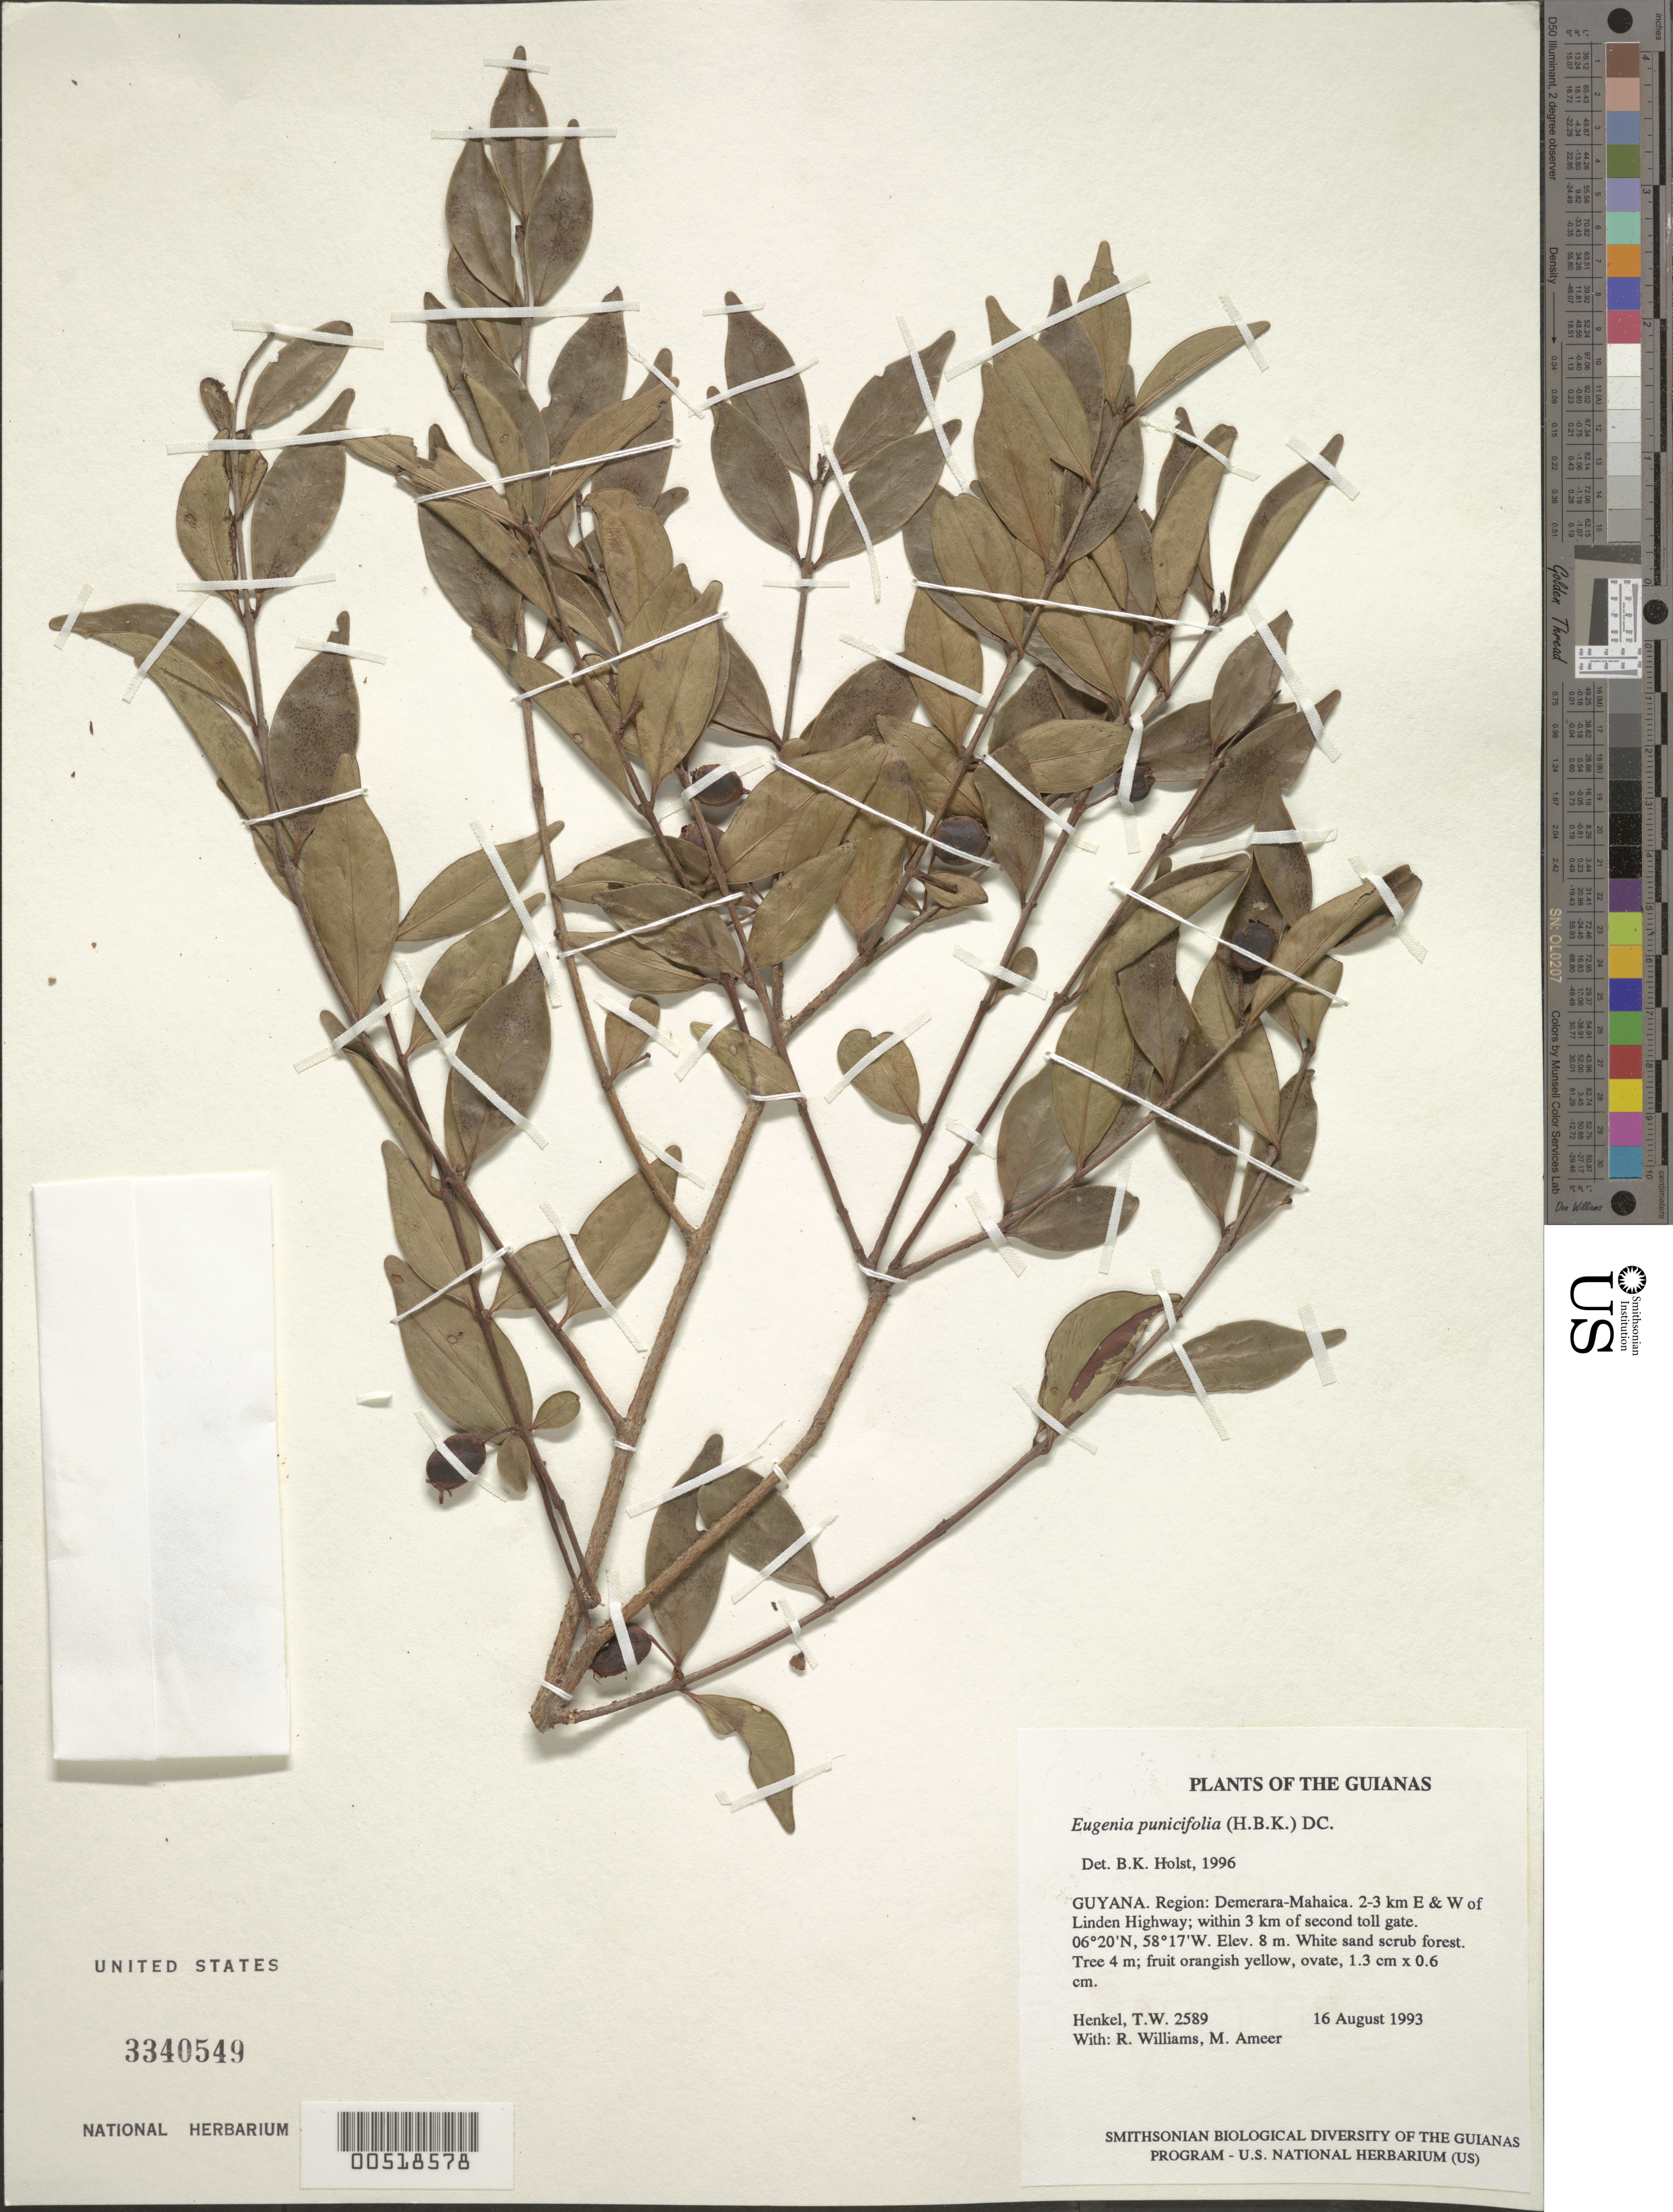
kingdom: Plantae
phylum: Tracheophyta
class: Magnoliopsida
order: Myrtales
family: Myrtaceae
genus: Eugenia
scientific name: Eugenia punicifolia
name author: (Kunth) DC.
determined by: Holst, Bruce K.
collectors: T. Henkel, R. Williams & M. Ameer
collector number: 2589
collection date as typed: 16 August 1993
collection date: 1993-08-16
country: Guyana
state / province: Demerara-Mahaica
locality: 2-3 km E & W of Linden Highway; within 3 km of second toll gate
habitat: White sand scrub forest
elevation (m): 8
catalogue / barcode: US 3340549